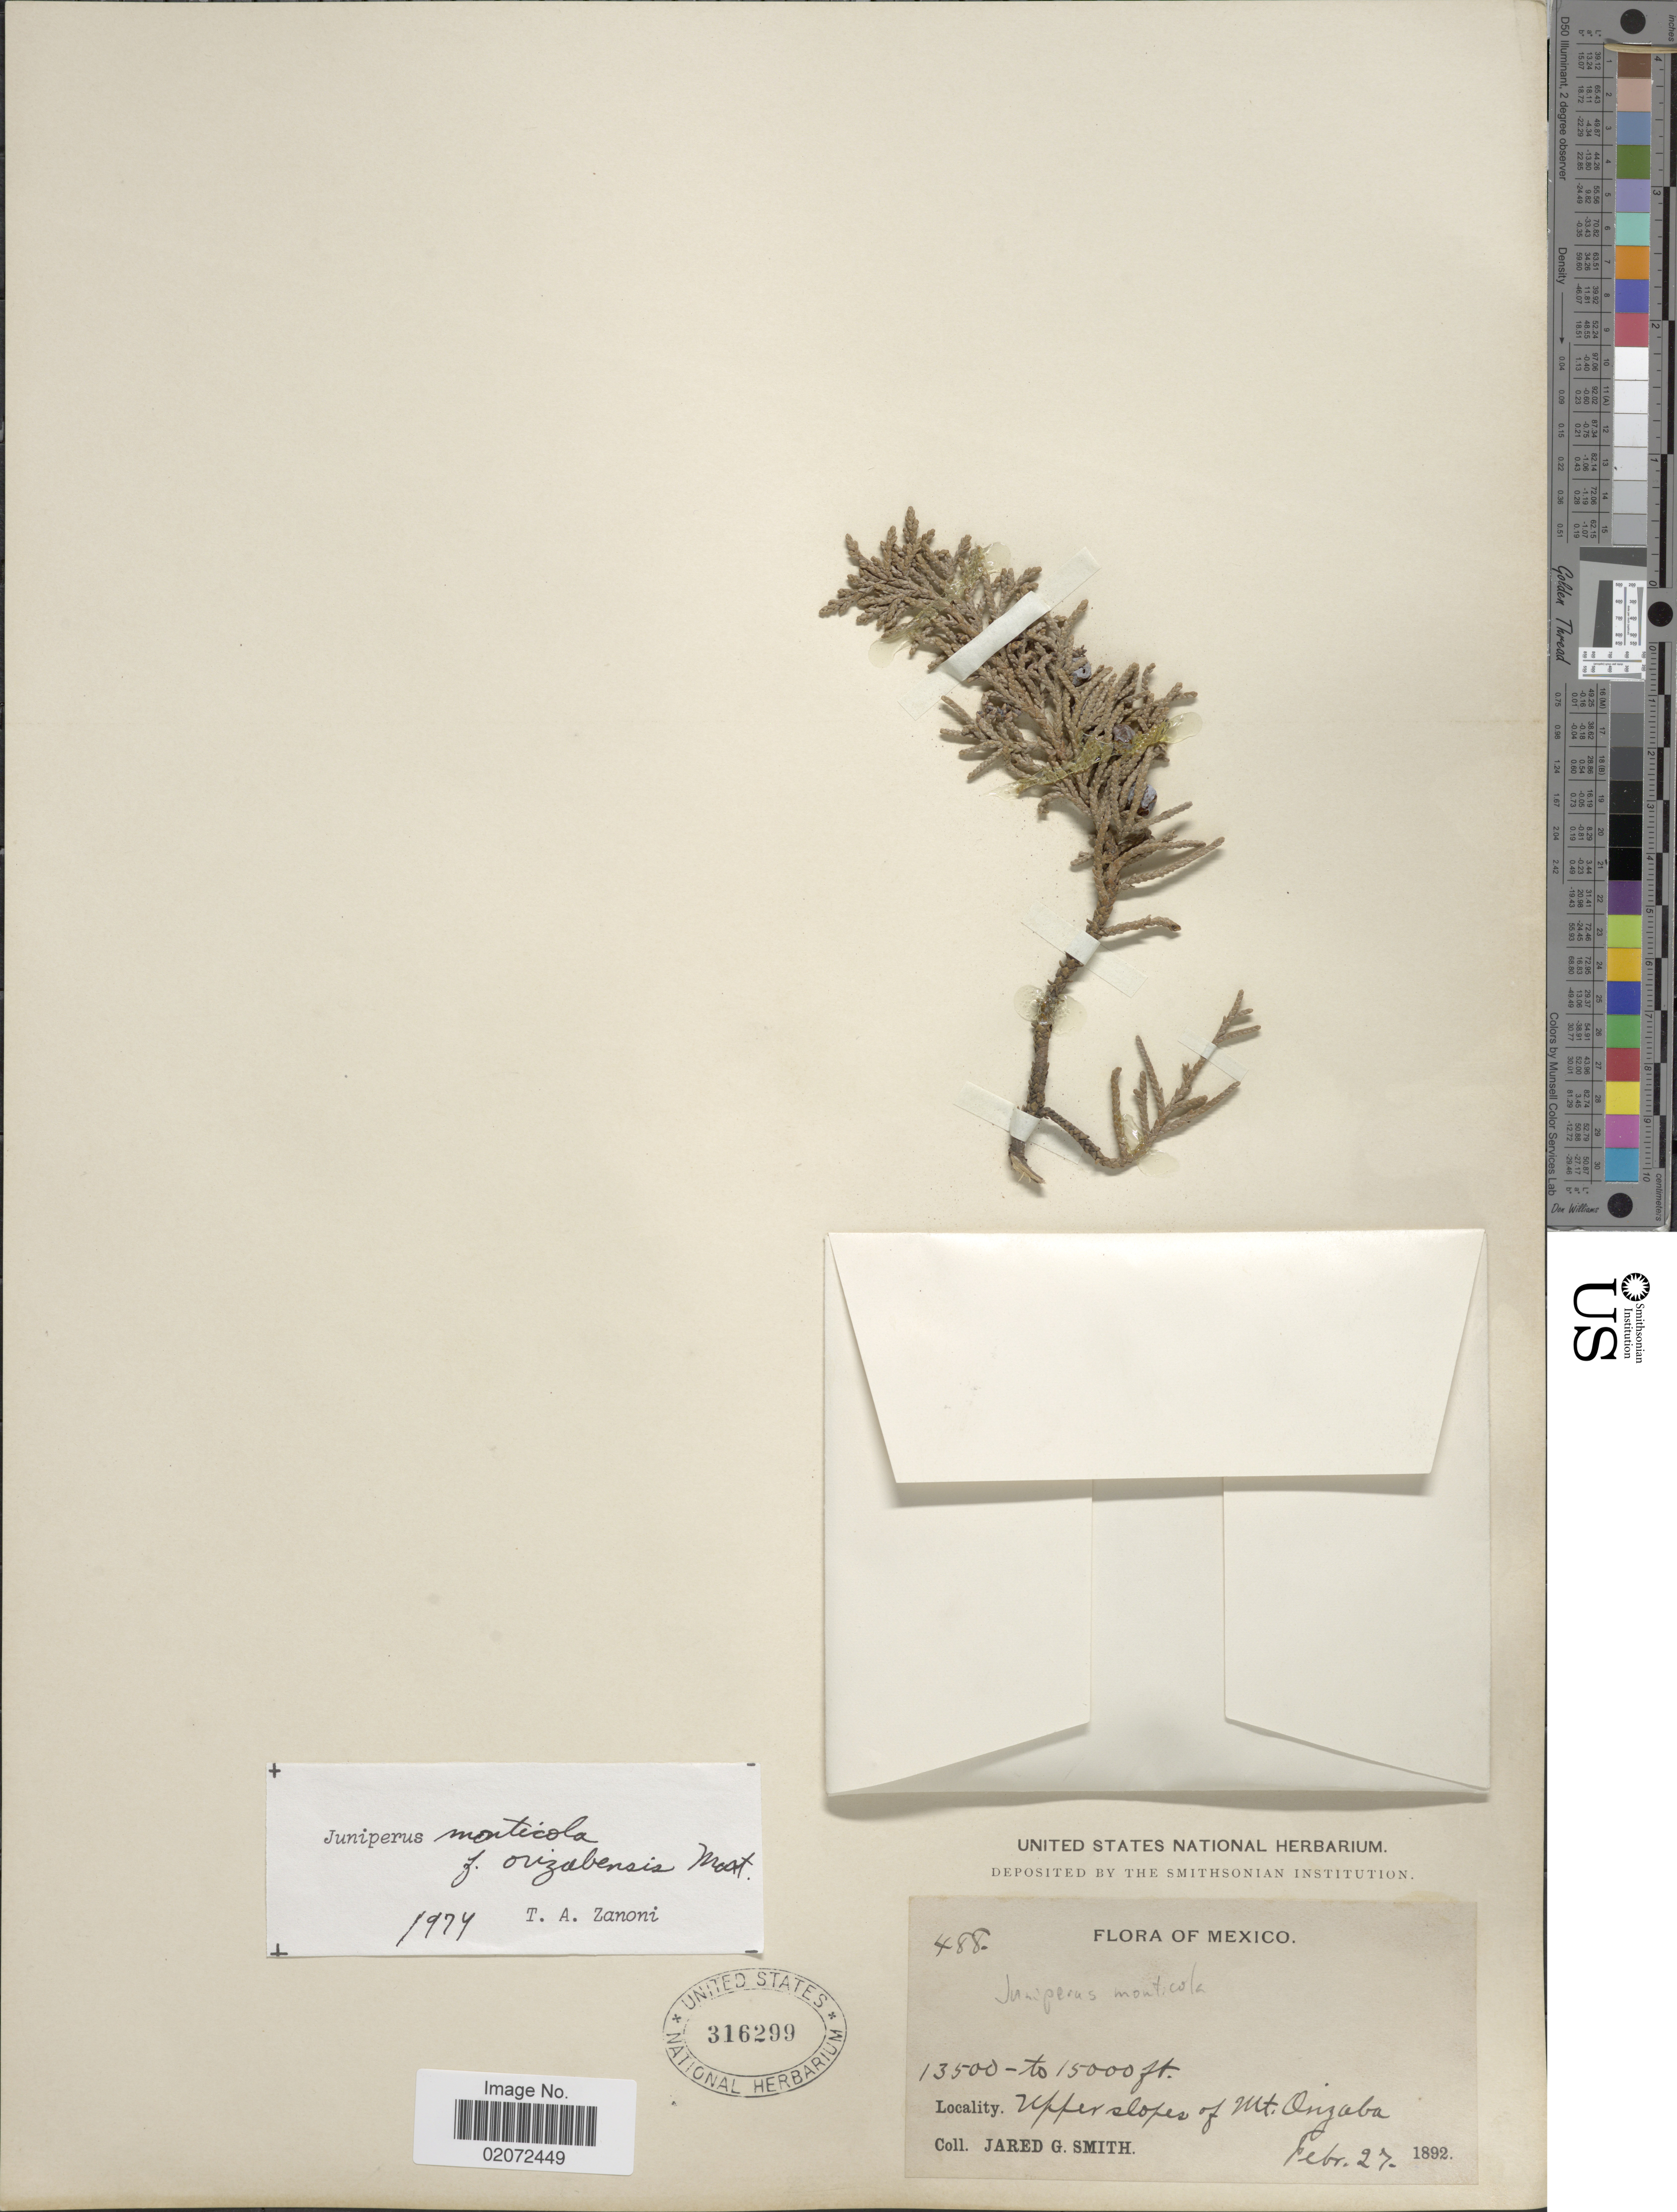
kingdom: Plantae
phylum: Tracheophyta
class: Pinopsida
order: Pinales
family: Cupressaceae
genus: Juniperus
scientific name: Juniperus monticola f. orizabensis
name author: Martínez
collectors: J. G. Smith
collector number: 488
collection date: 1892-02-27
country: Mexico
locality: Upper slopes of Mt. Orizaba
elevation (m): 4115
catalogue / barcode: US 316299